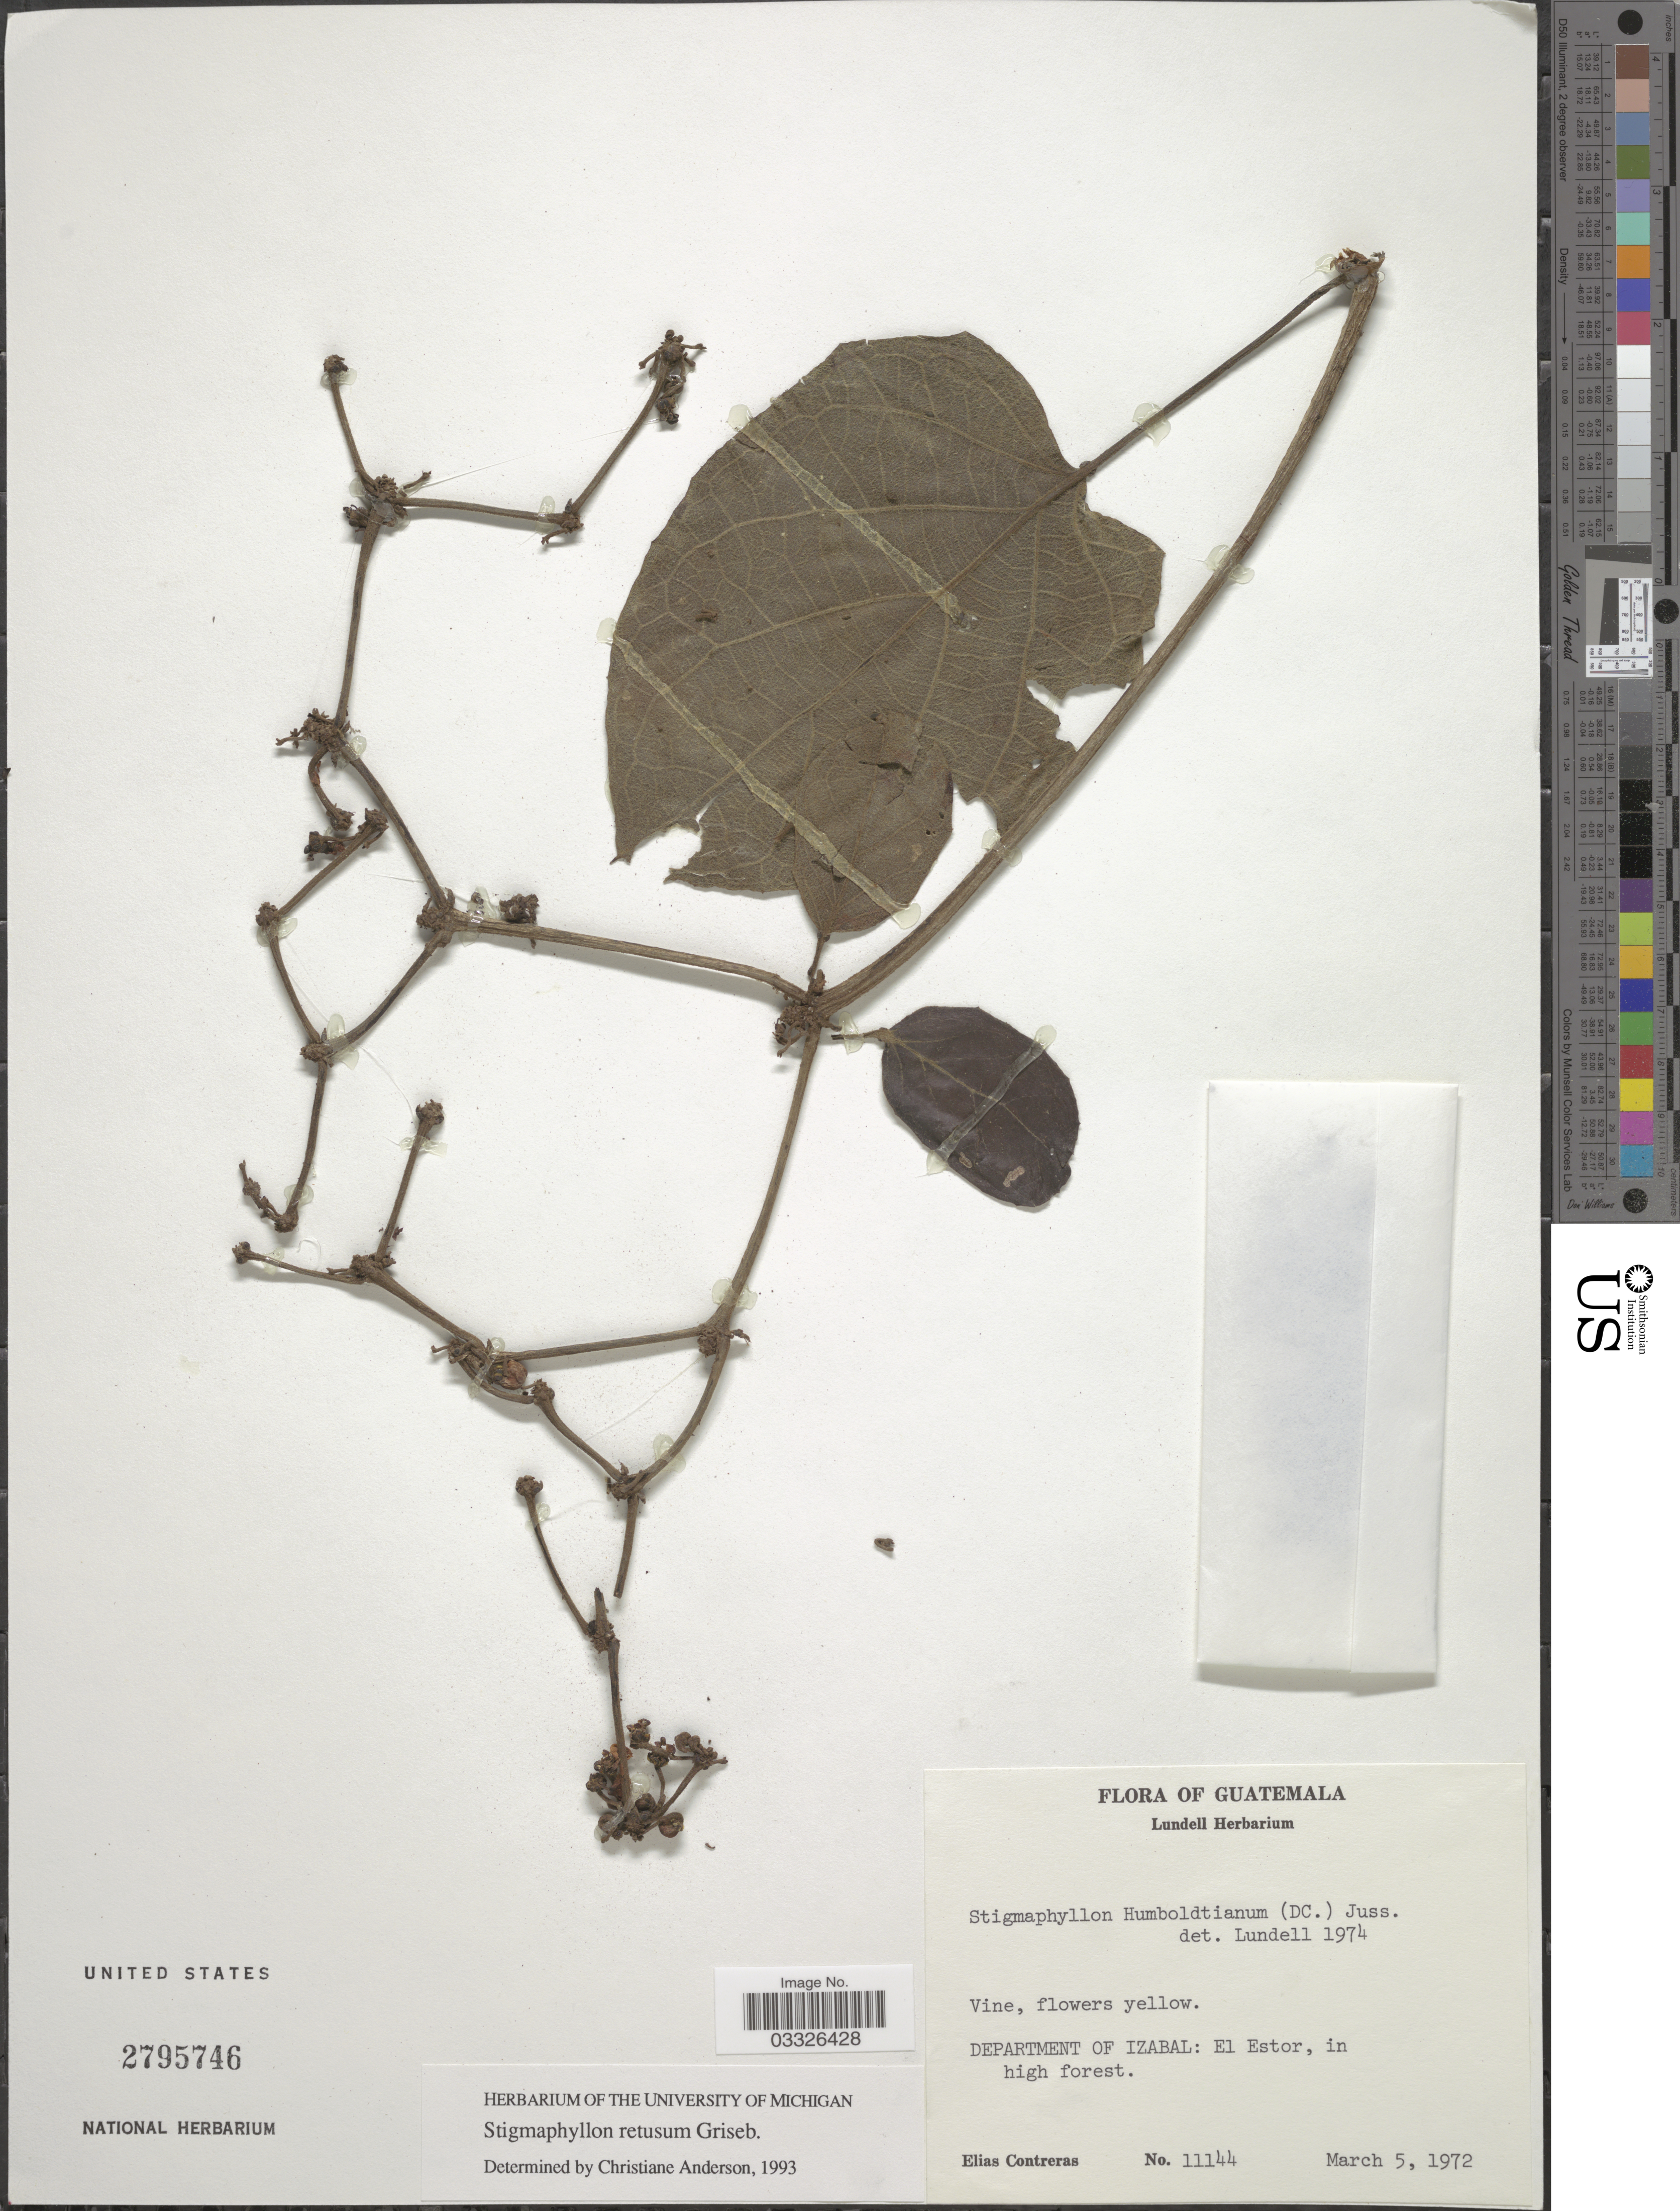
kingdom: Plantae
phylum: Tracheophyta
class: Magnoliopsida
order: Malpighiales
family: Malpighiaceae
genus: Stigmaphyllon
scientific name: Stigmaphyllon retusum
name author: Griseb.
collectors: E. Contreras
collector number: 11144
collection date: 1972-03-05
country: Guatemala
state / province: Izabal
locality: Department of Izabal: El Estor, in high forest.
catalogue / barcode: US 2795746